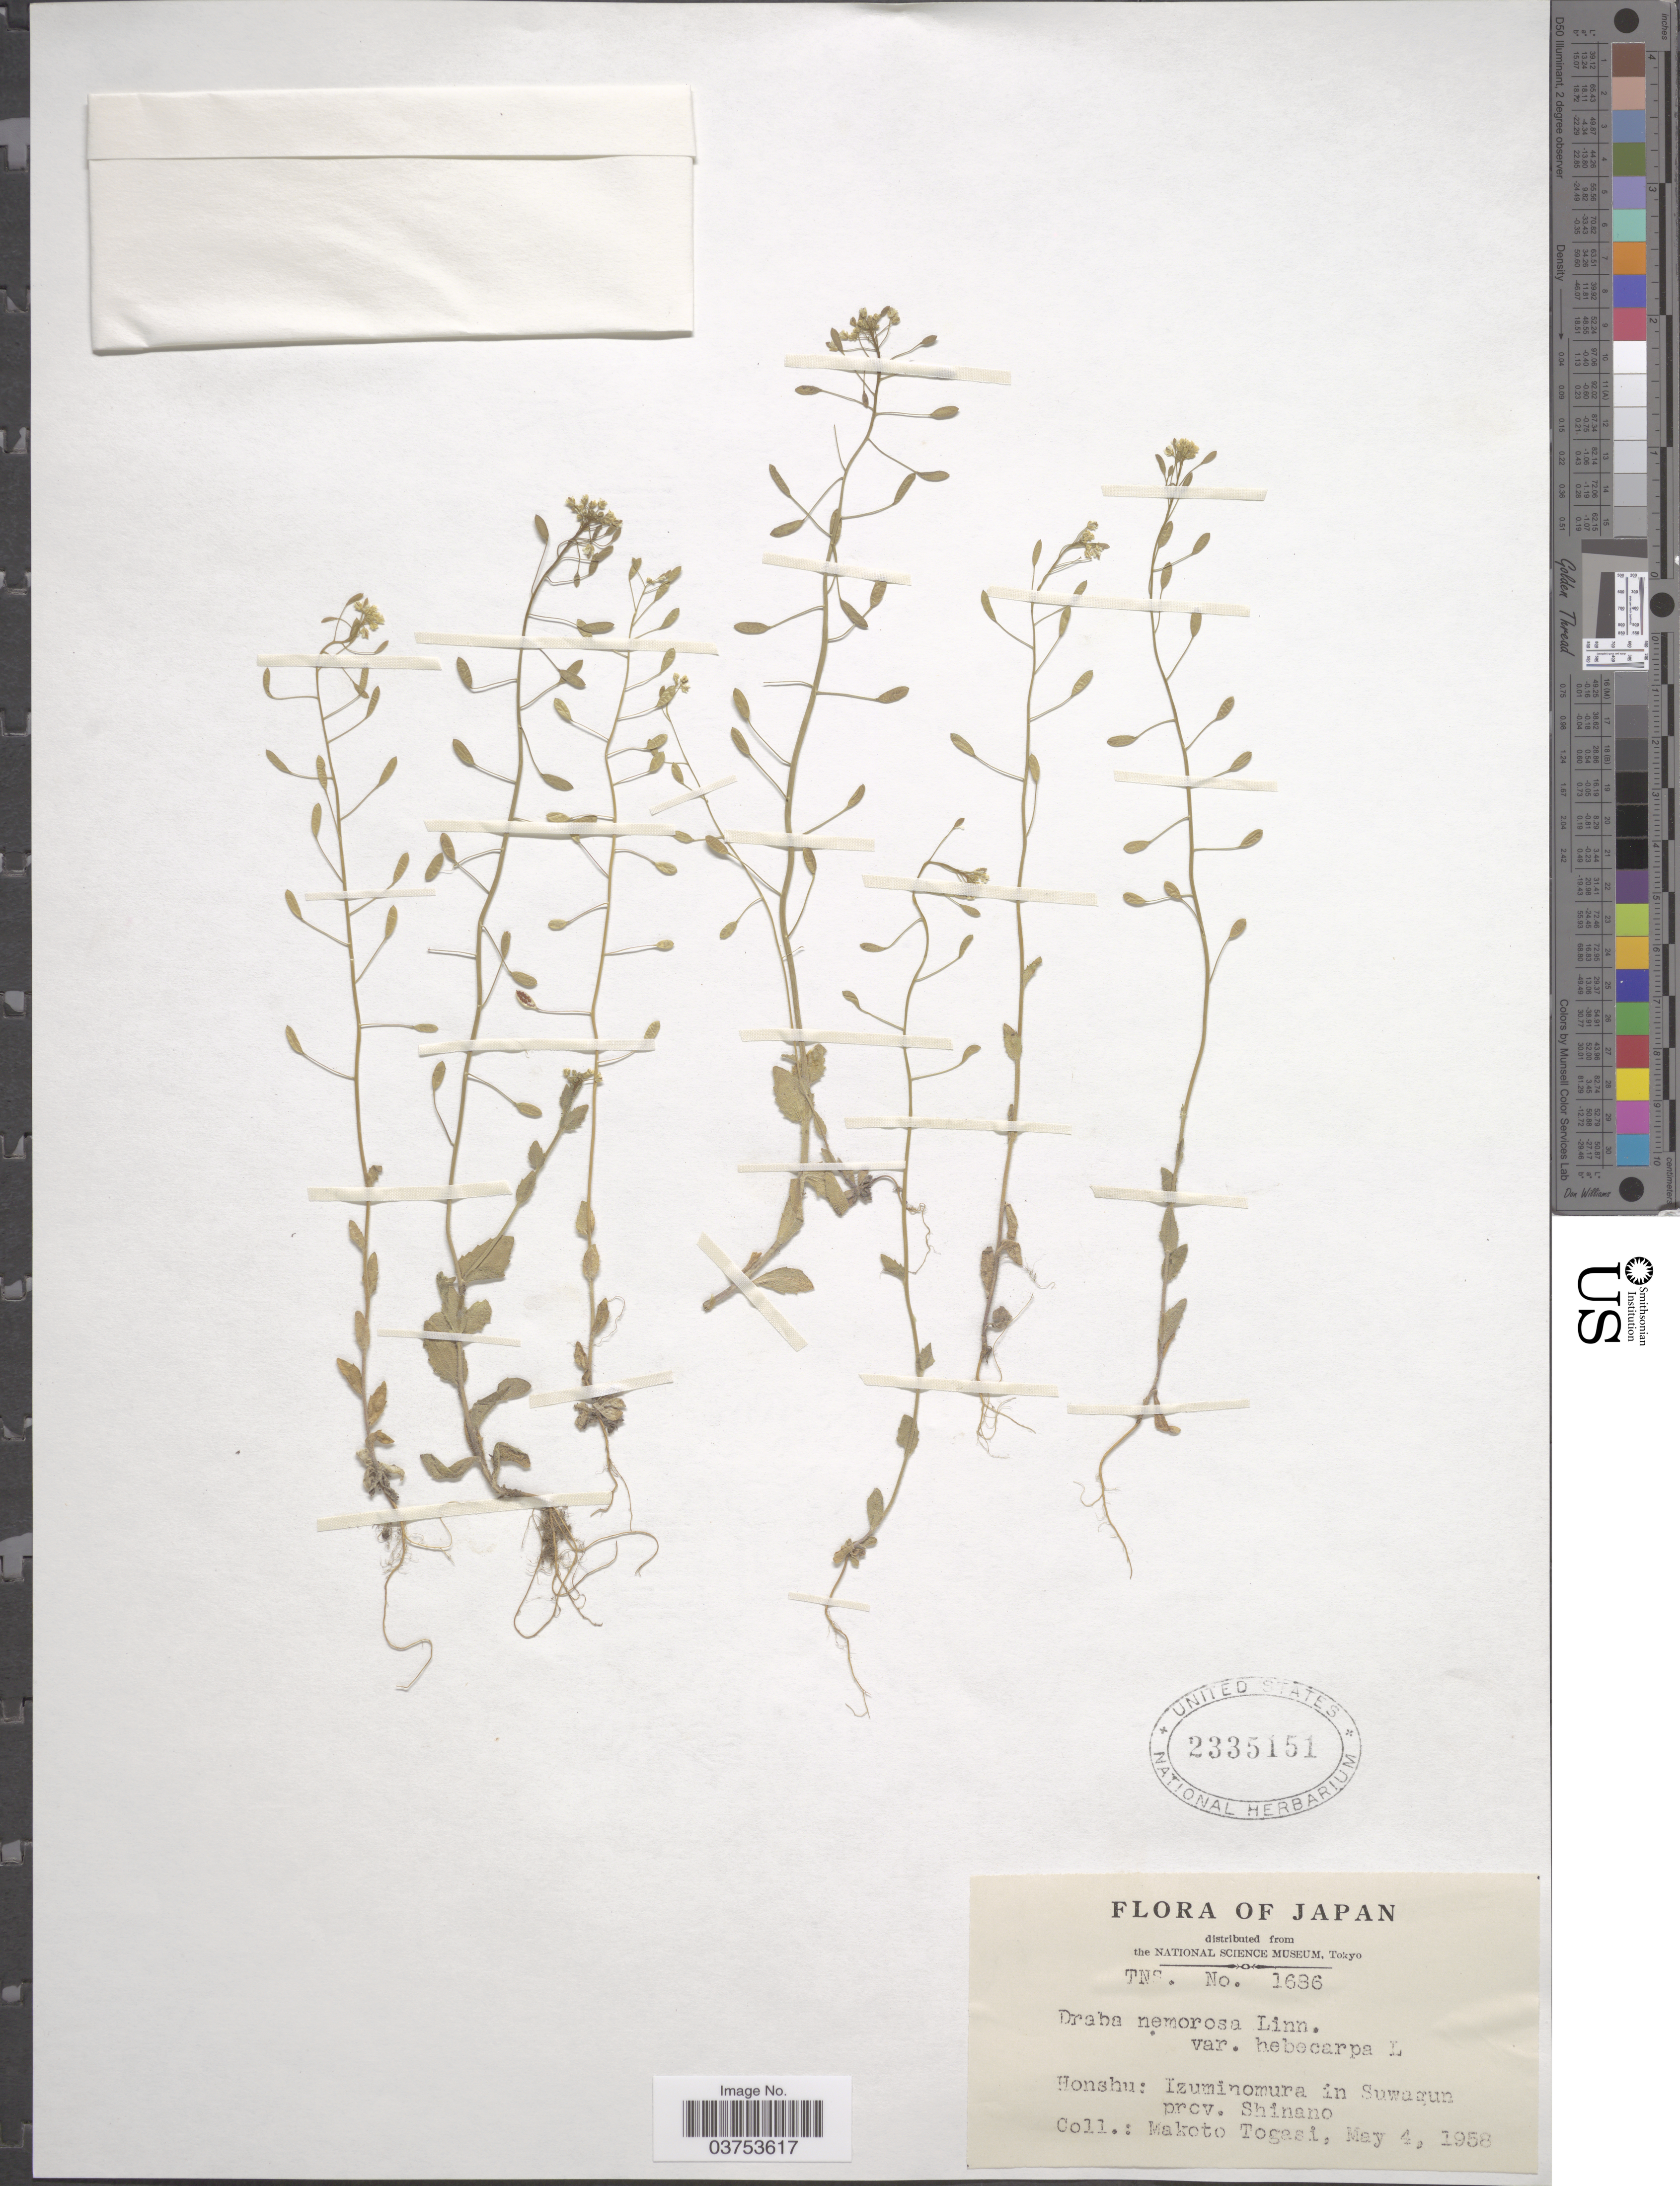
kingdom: Plantae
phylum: Tracheophyta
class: Magnoliopsida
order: Brassicales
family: Brassicaceae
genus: Draba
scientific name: Draba nemorosa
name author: L.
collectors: M. Togasi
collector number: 1636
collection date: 1958-05-04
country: Japan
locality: Honshu: Izuminomura in Suwagun prov. Shinano.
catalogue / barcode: US 2335151